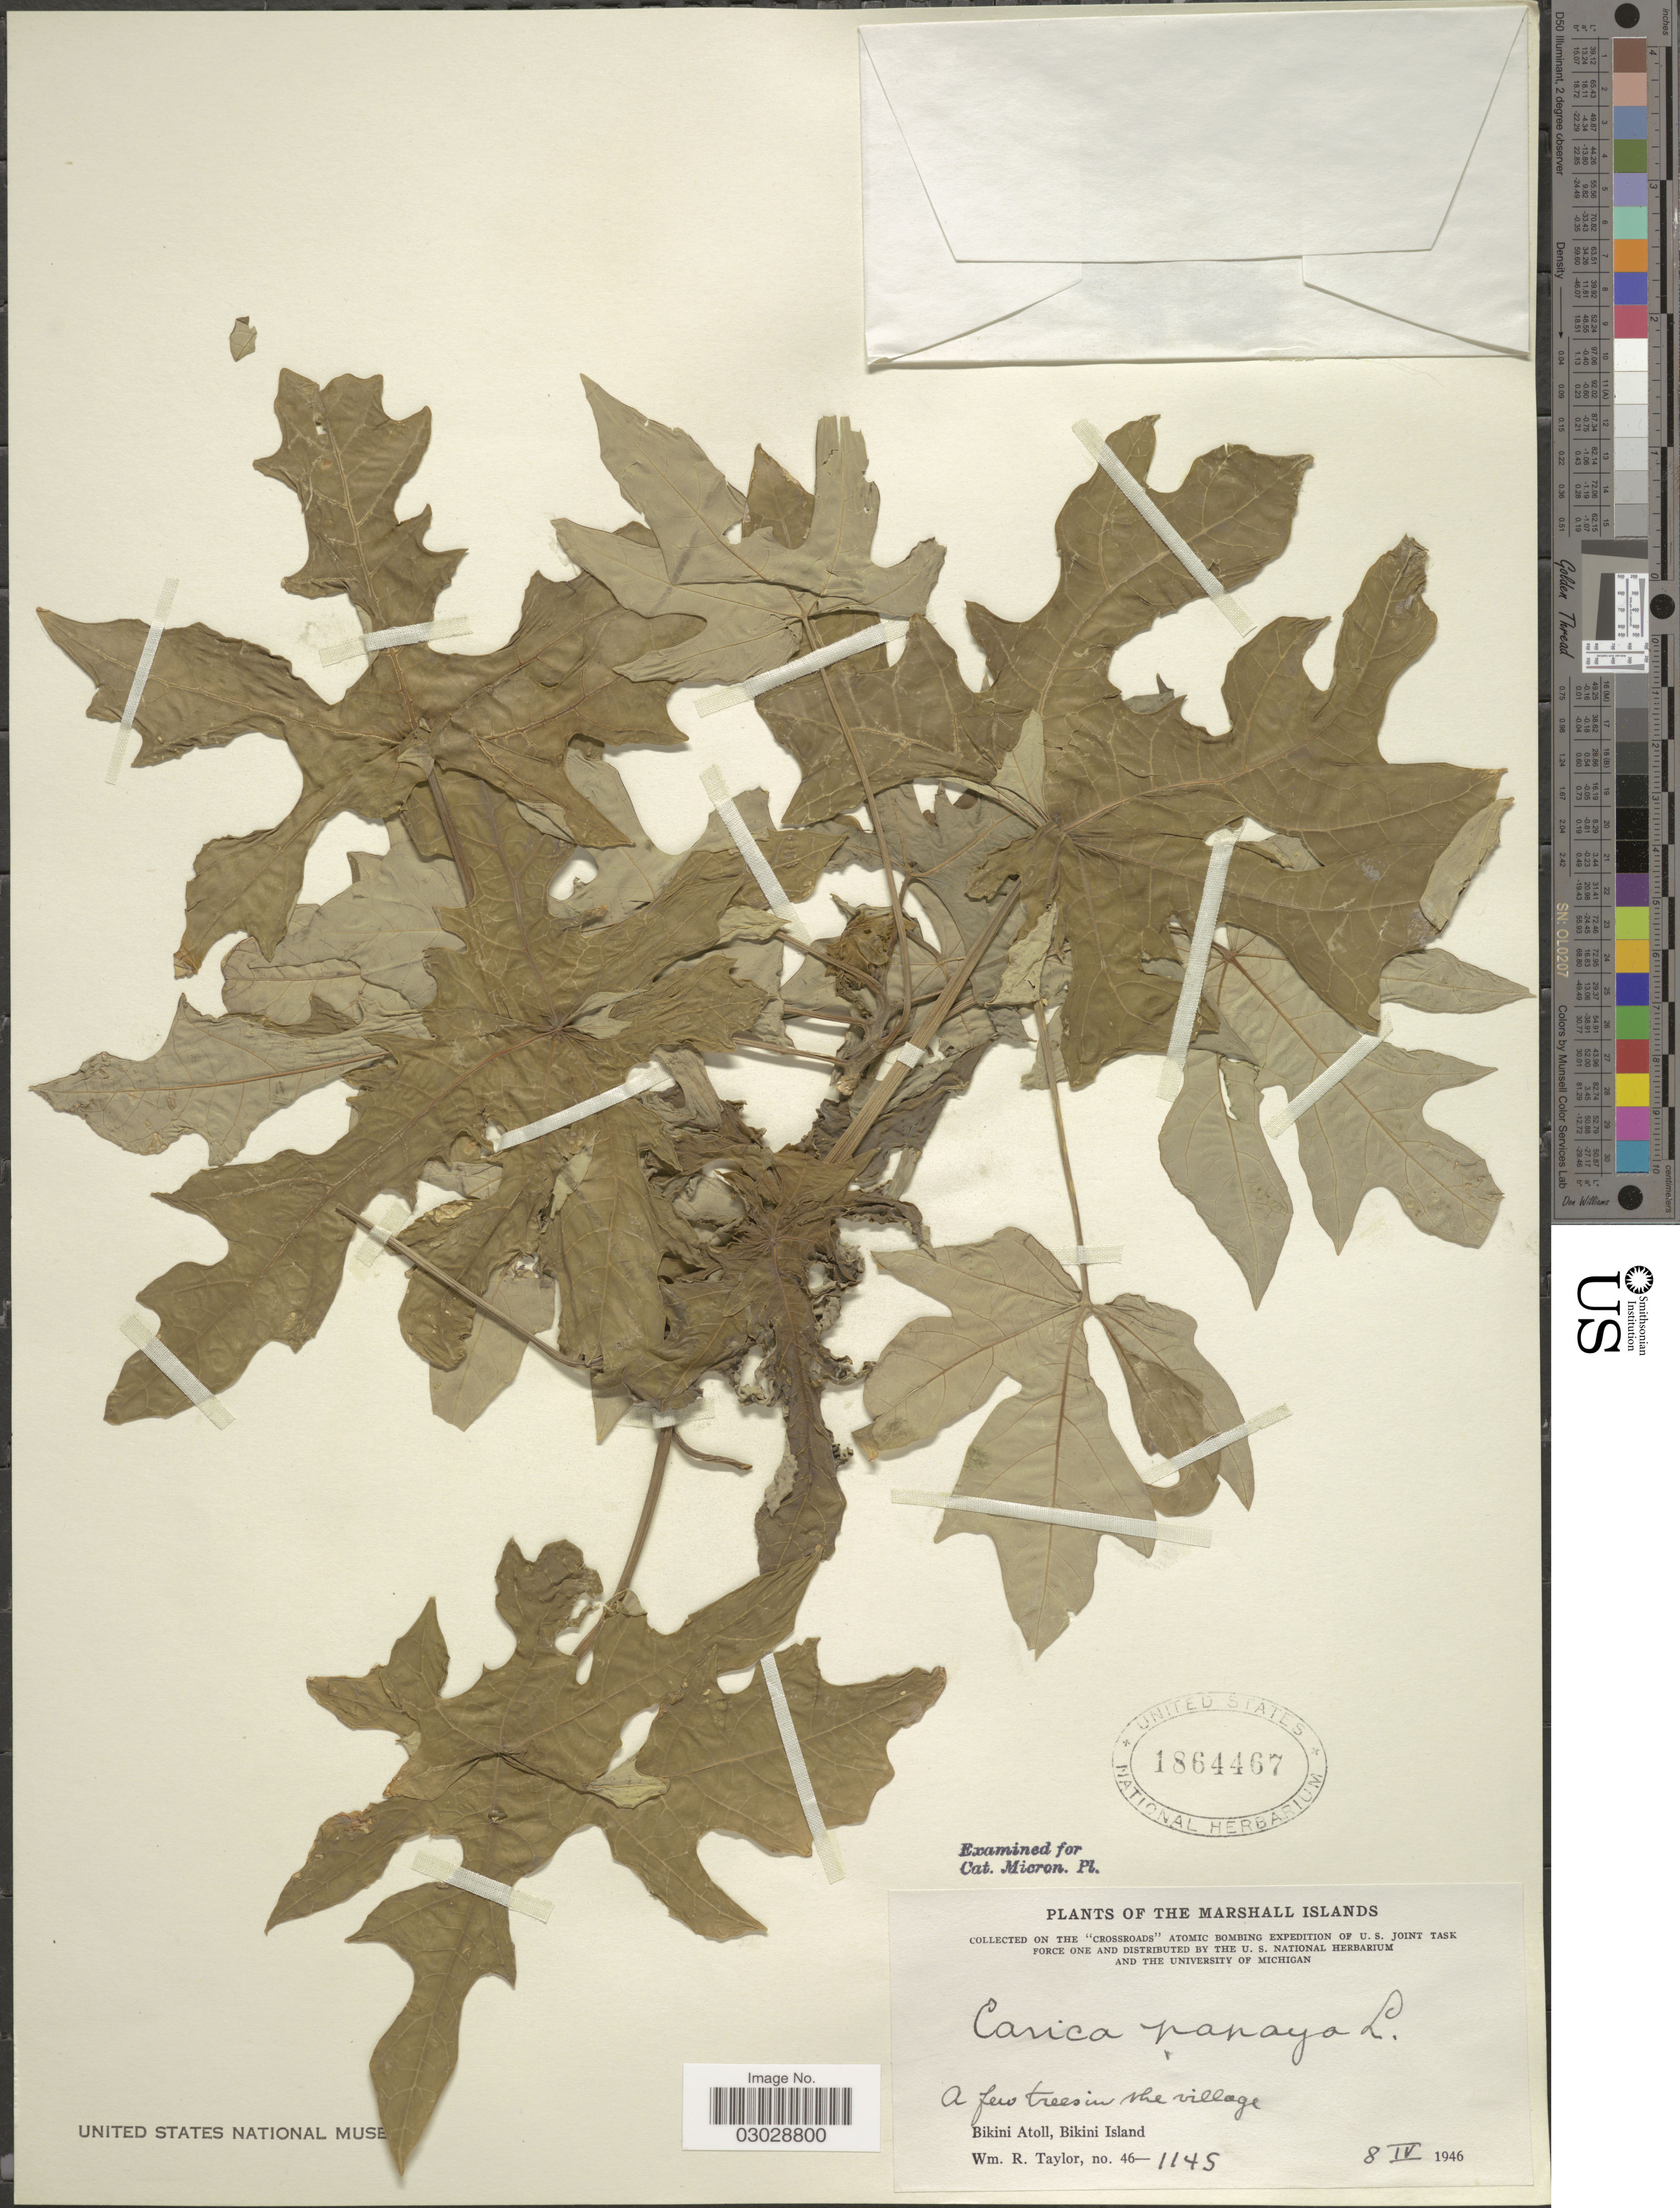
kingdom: Plantae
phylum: Tracheophyta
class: Magnoliopsida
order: Brassicales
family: Caricaceae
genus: Carica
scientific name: Carica papaya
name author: L.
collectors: W. R. Taylor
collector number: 46-1145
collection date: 1946-04-08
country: Marshall Islands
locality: The "Crossroads" Atomic Bombing. Bikini Atoll, Bikini Island.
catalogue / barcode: US 1864467